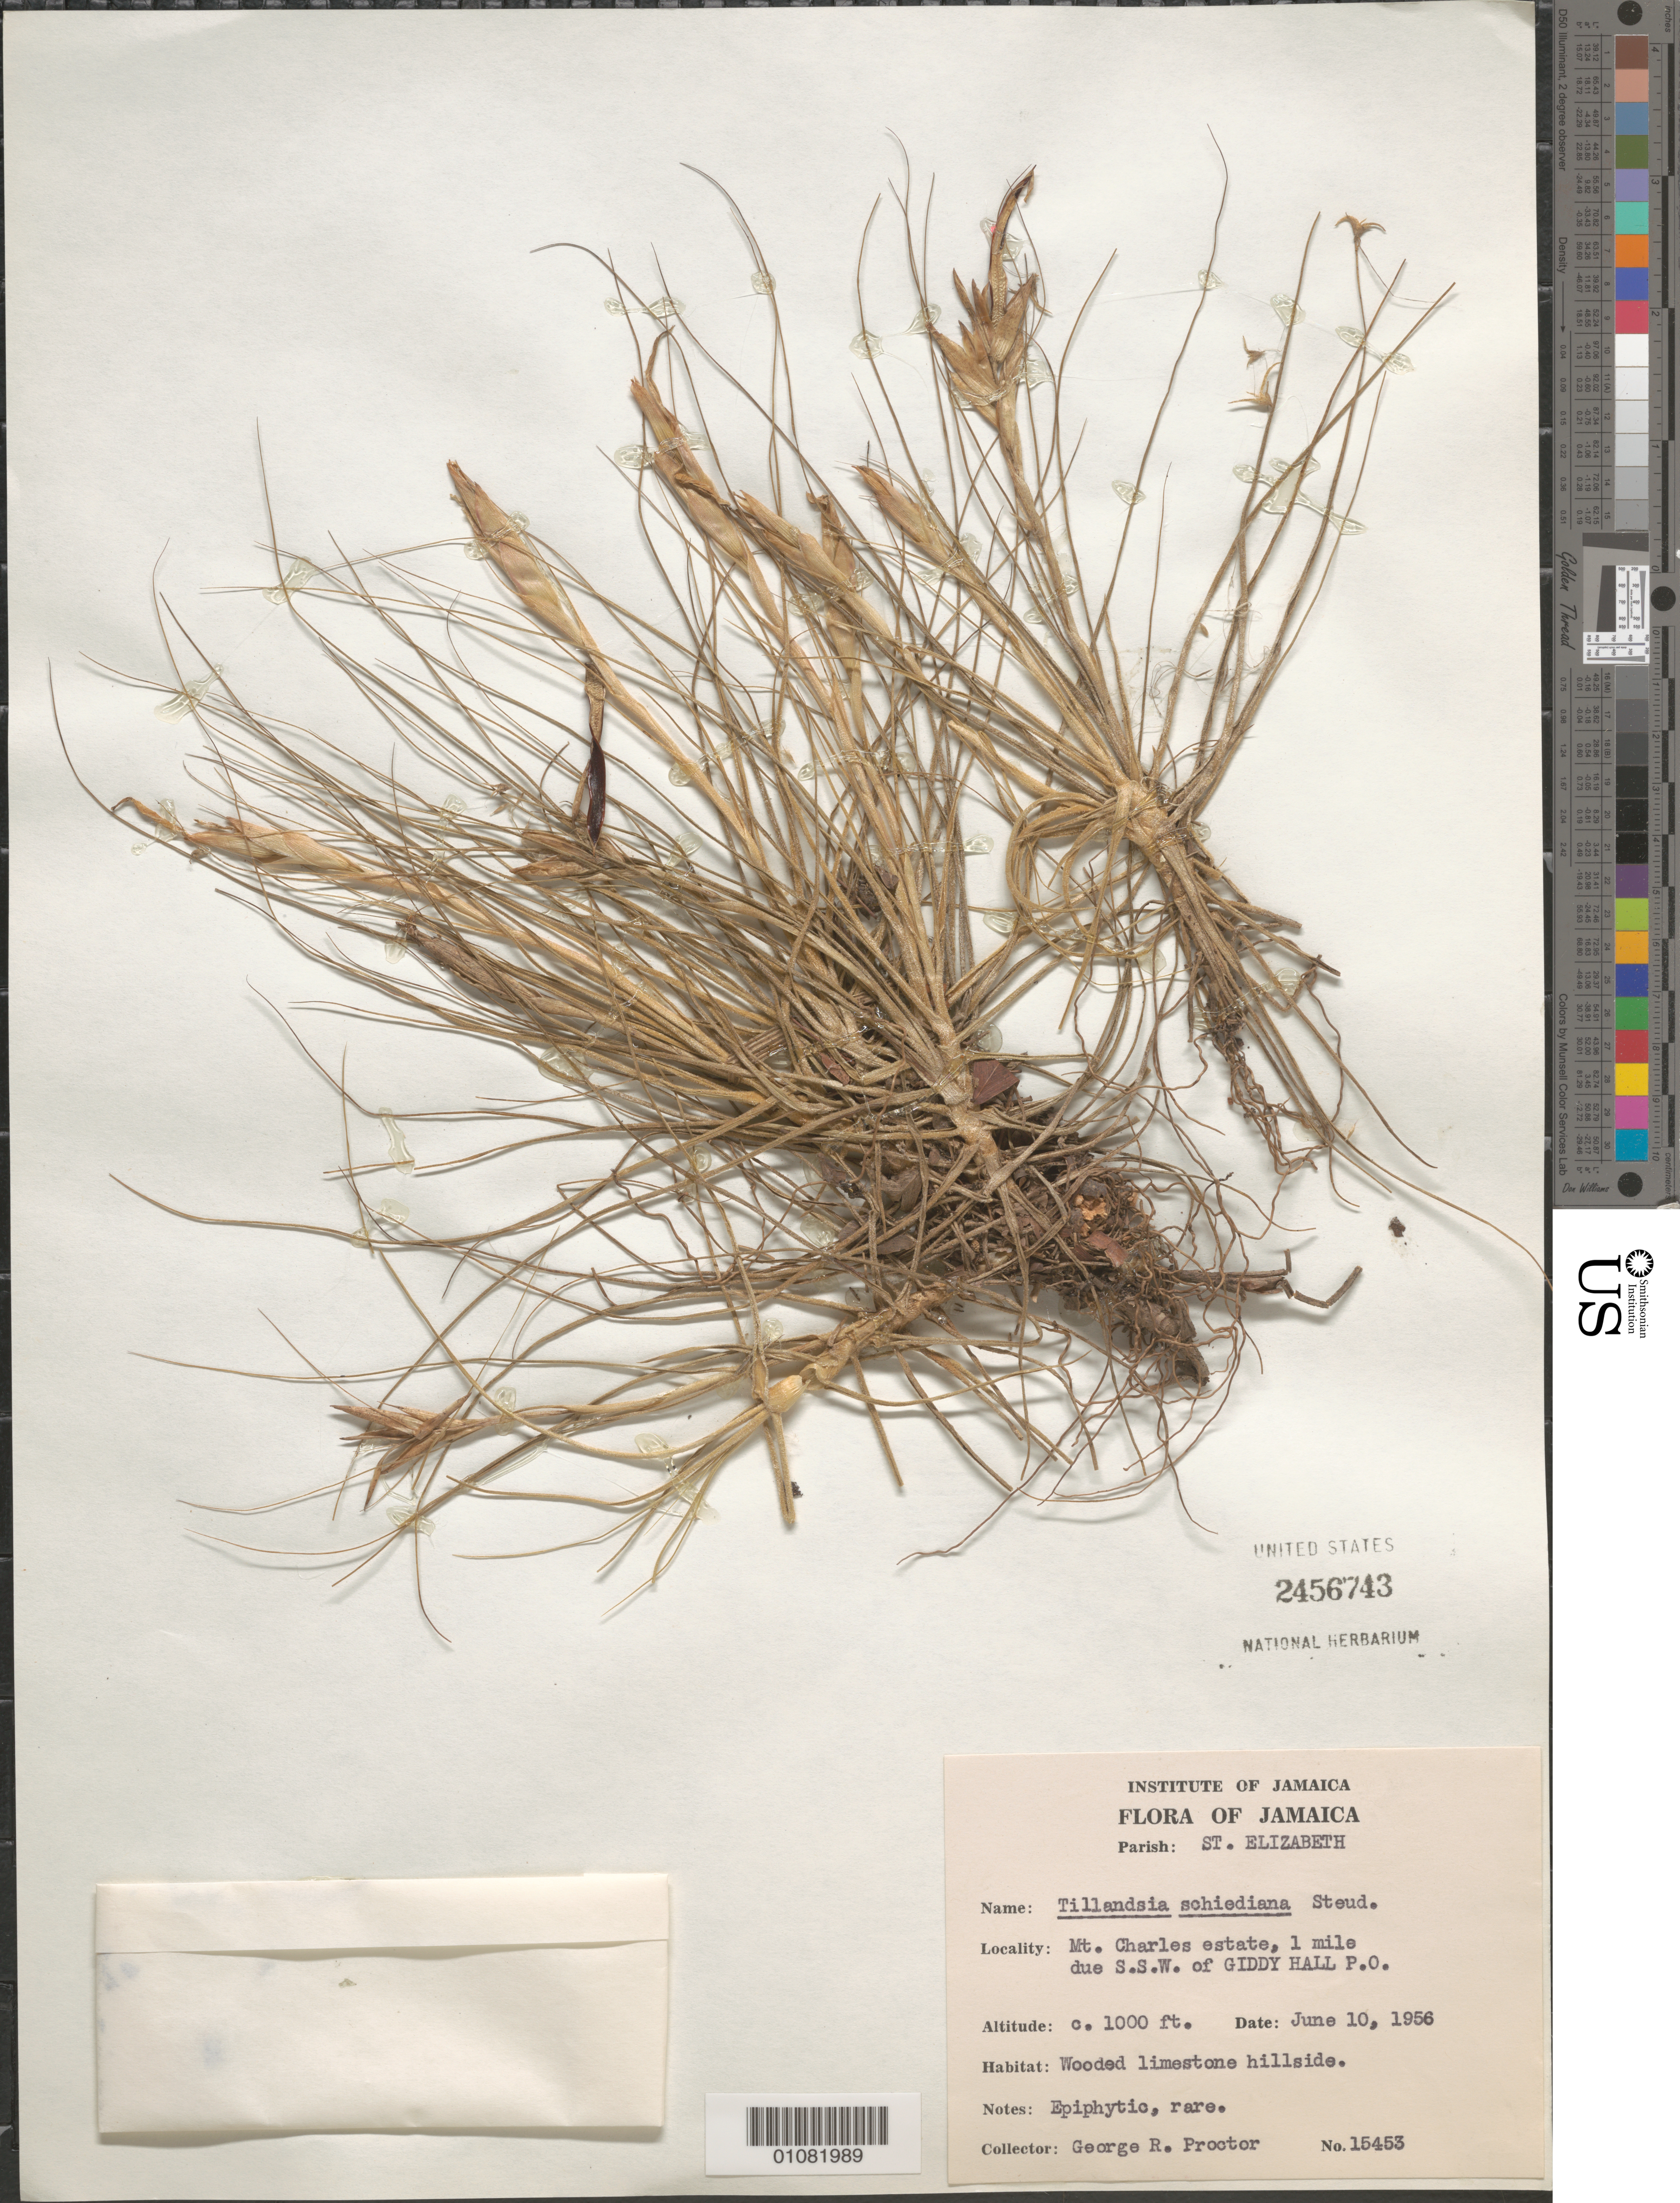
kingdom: Plantae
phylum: Tracheophyta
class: Liliopsida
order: Poales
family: Bromeliaceae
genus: Tillandsia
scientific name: Tillandsia schiedeana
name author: Steud.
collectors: G. R. Proctor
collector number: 15453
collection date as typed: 10 Jun 1956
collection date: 1956-06-10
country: Jamaica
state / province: Saint Elizabeth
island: Jamaica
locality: Mt. Charles estate, 1 mile due SSW of Giddy Hall P.O.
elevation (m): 305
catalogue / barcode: US 2456743